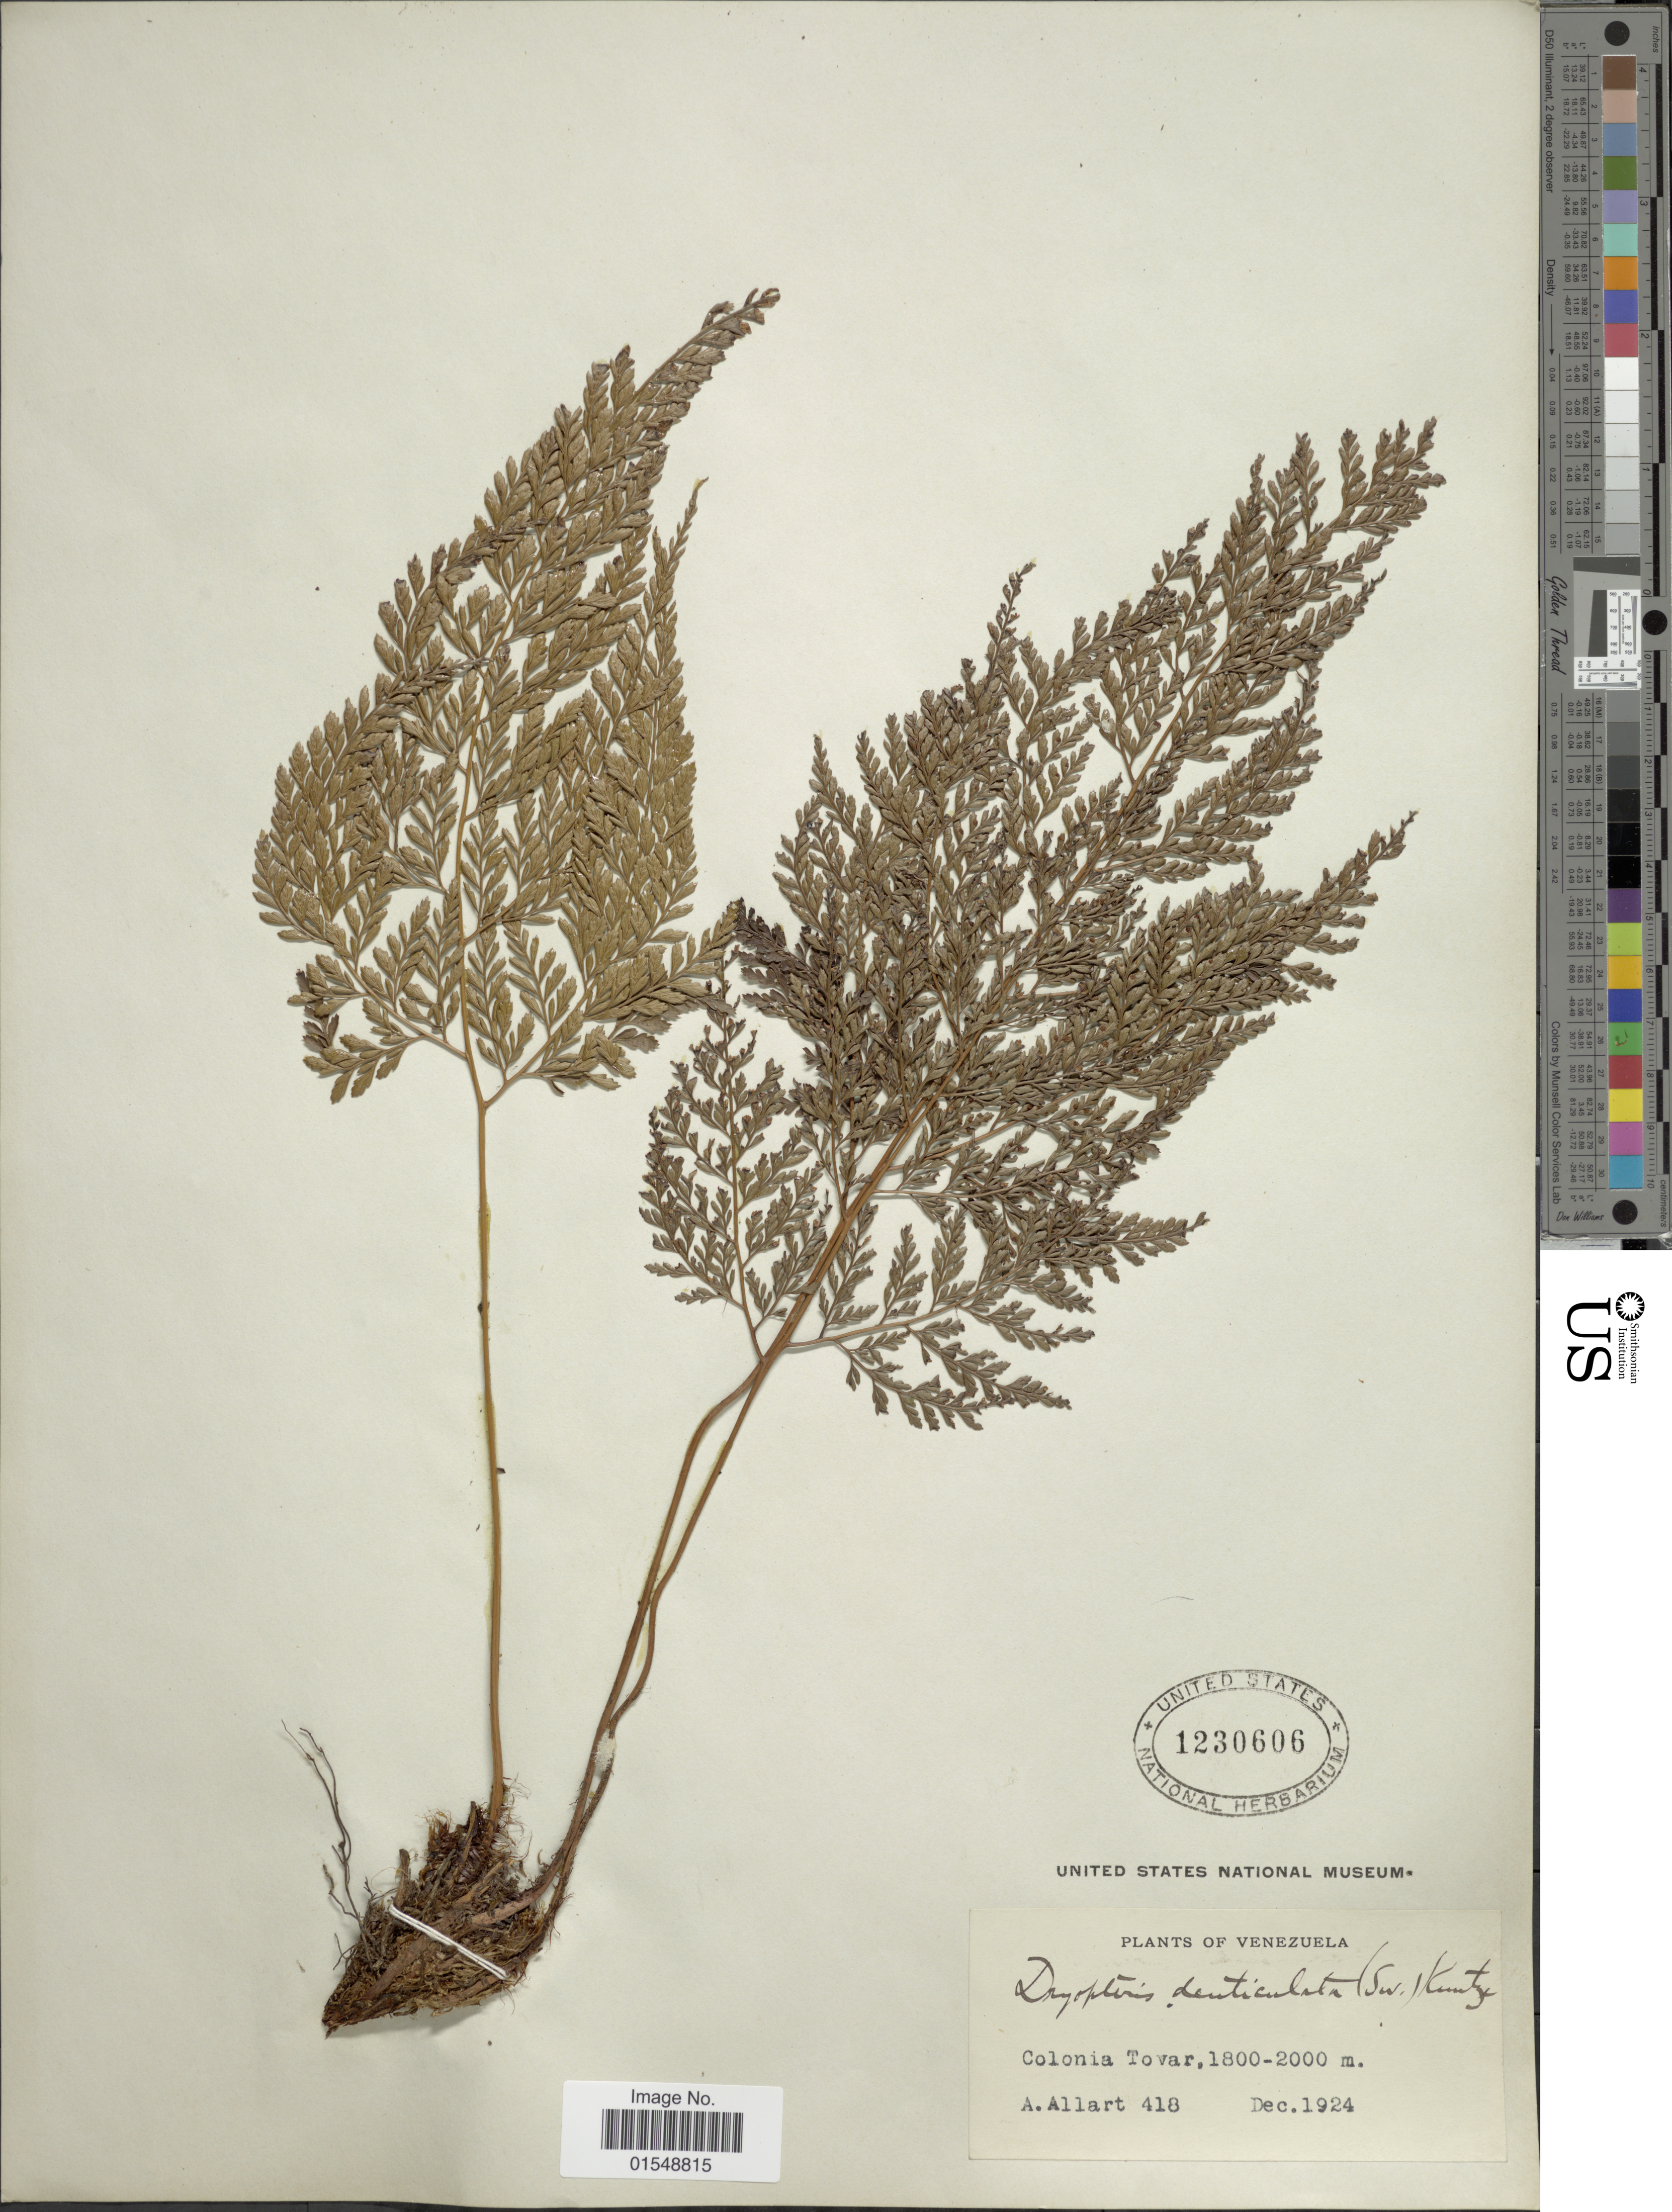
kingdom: Plantae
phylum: Tracheophyta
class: Polypodiopsida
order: Polypodiales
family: Dryopteridaceae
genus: Arachniodes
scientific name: Arachniodes denticulata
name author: (Sw.) Ching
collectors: A. Allart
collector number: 418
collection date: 1924-12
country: Venezuela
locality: Colonia Tovar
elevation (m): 1800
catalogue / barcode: US 1230606